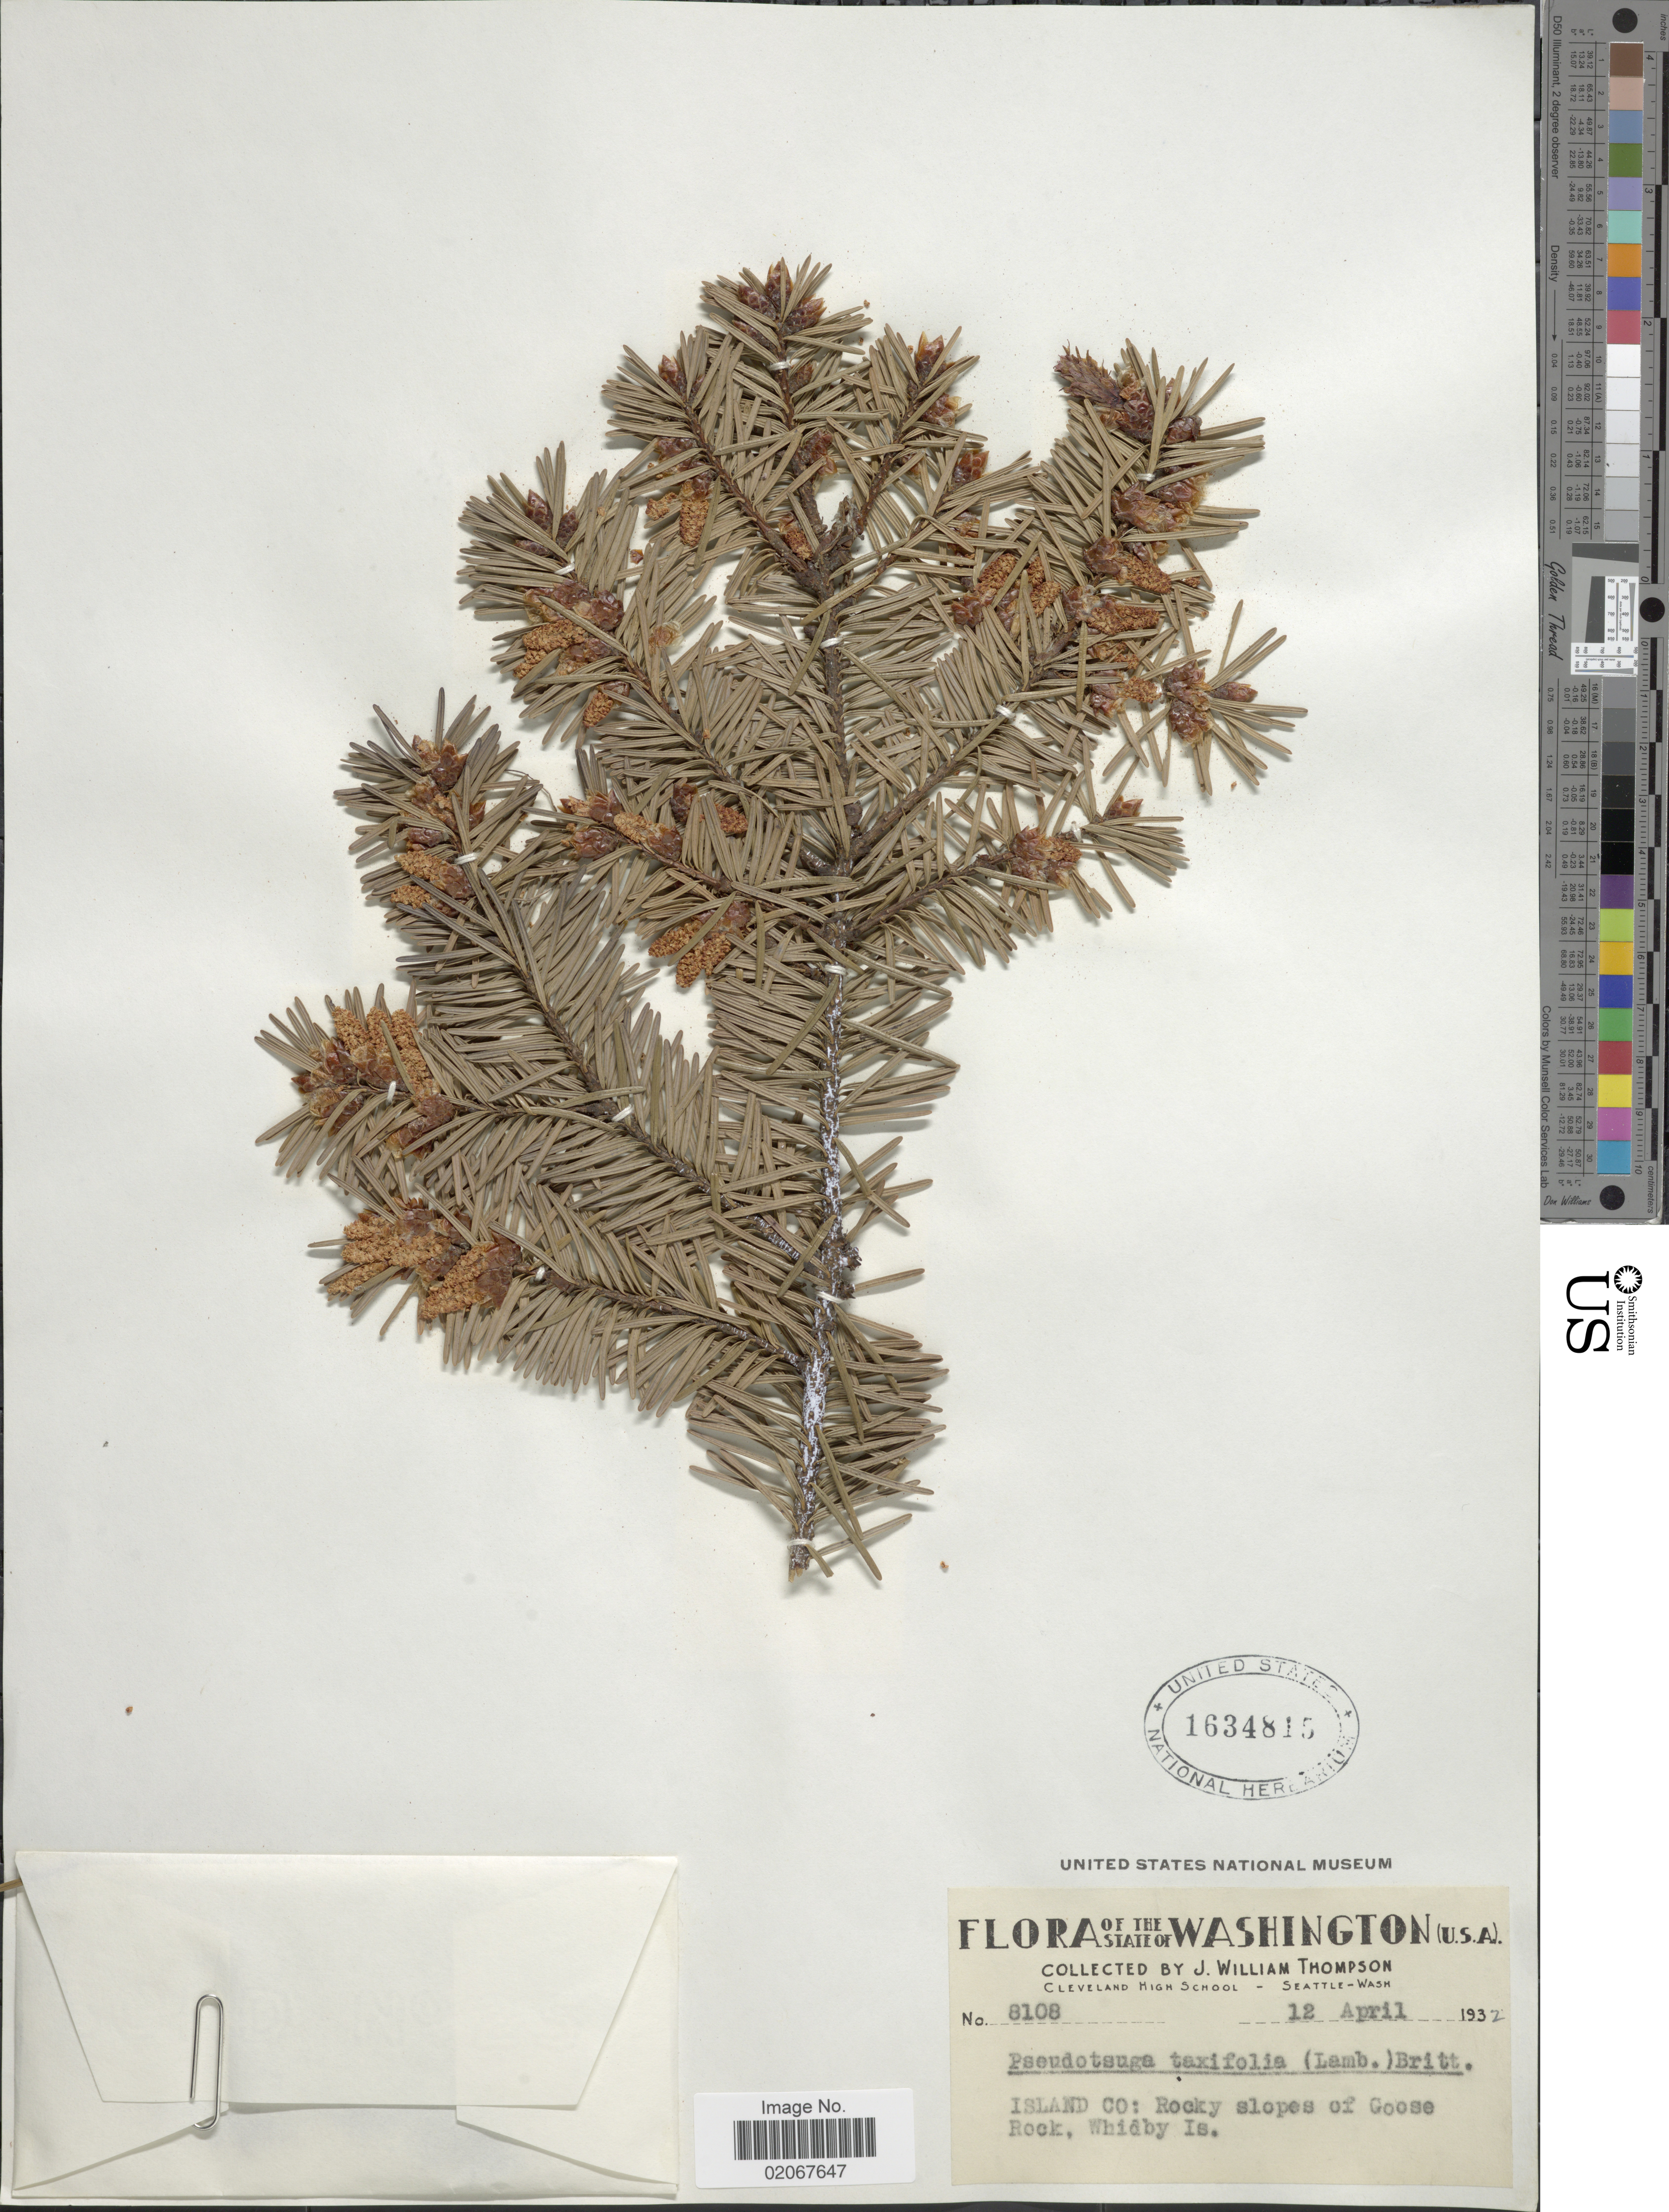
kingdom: Plantae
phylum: Tracheophyta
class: Pinopsida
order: Pinales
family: Pinaceae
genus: Pseudotsuga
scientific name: Pseudotsuga menziesii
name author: (Mirb.) Franco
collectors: J. W. Thompson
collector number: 8108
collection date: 1932-04-12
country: United States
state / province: Washington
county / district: Island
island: Whidbey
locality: Island Co. Rocky slopes of Goose Rock, Widby Is.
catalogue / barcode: US 1634815